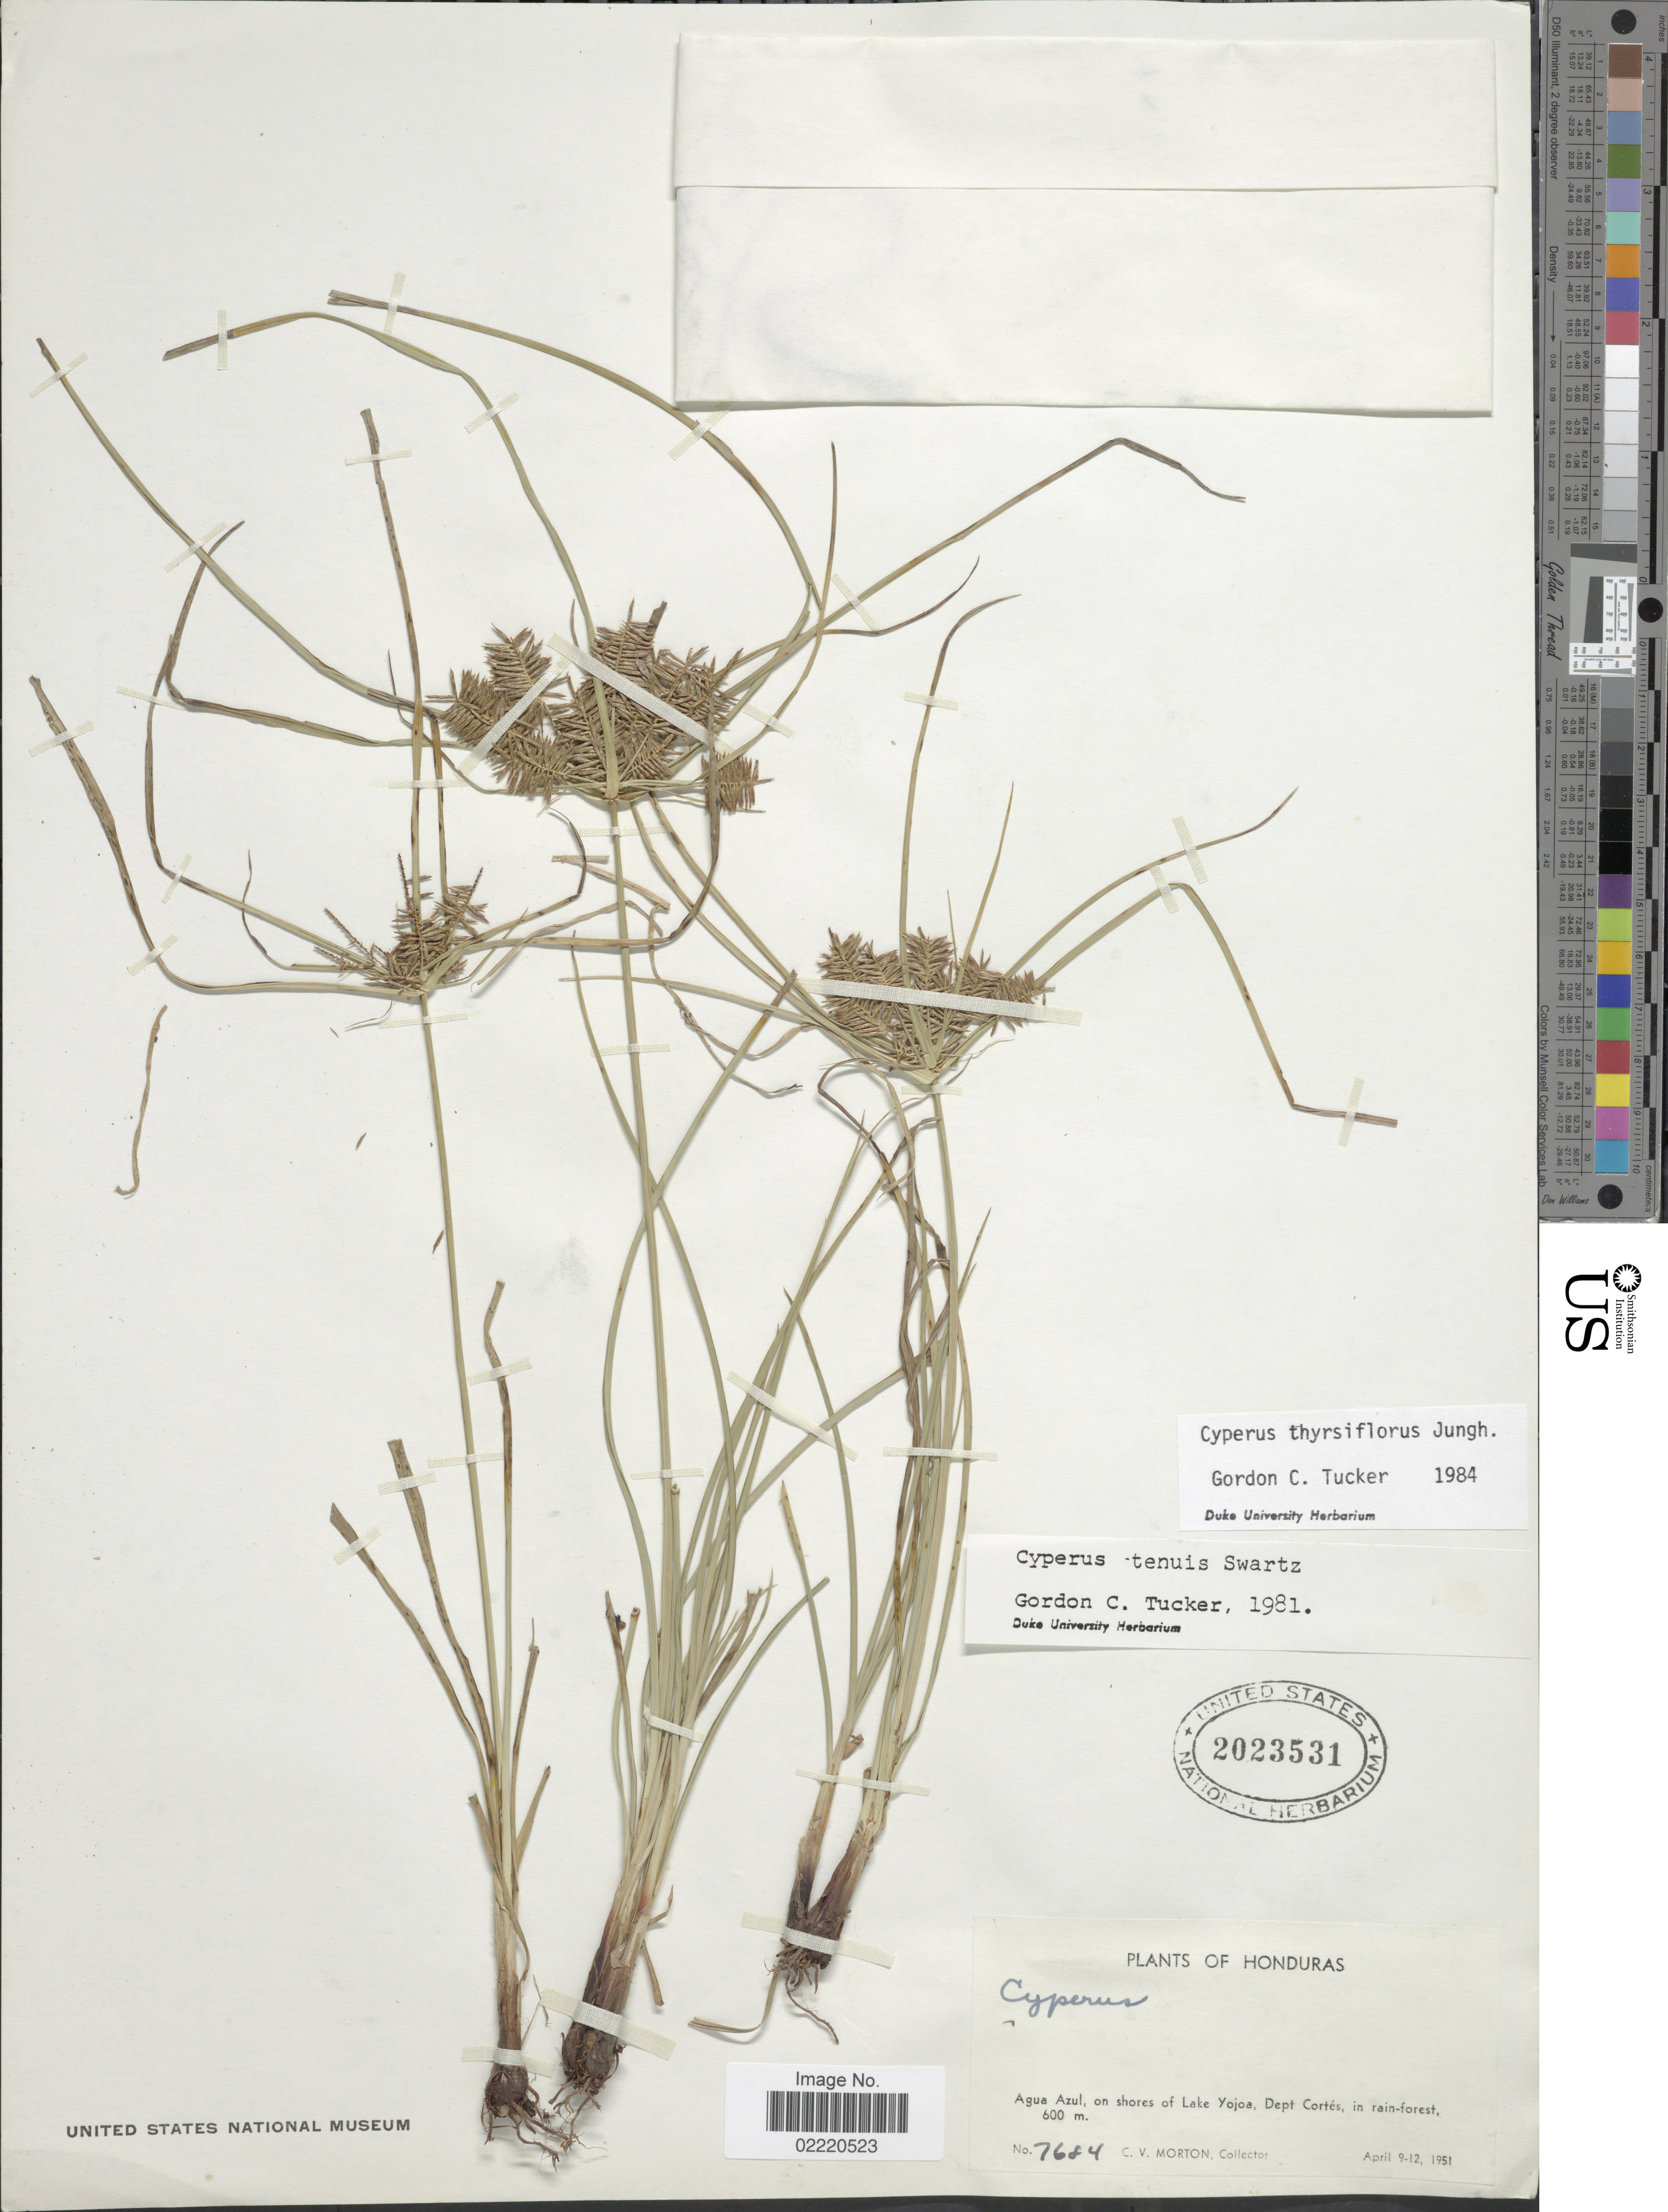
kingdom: Plantae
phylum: Tracheophyta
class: Liliopsida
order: Poales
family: Cyperaceae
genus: Cyperus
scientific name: Cyperus thyrsiflorus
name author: Jungh.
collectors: C. V. Morton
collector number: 7684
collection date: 1951-04-09/1951-04-12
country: Honduras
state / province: Cortés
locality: Agua Azul, on shores of Lake Yojoa, in rain-forest.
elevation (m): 600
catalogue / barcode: US 2023531